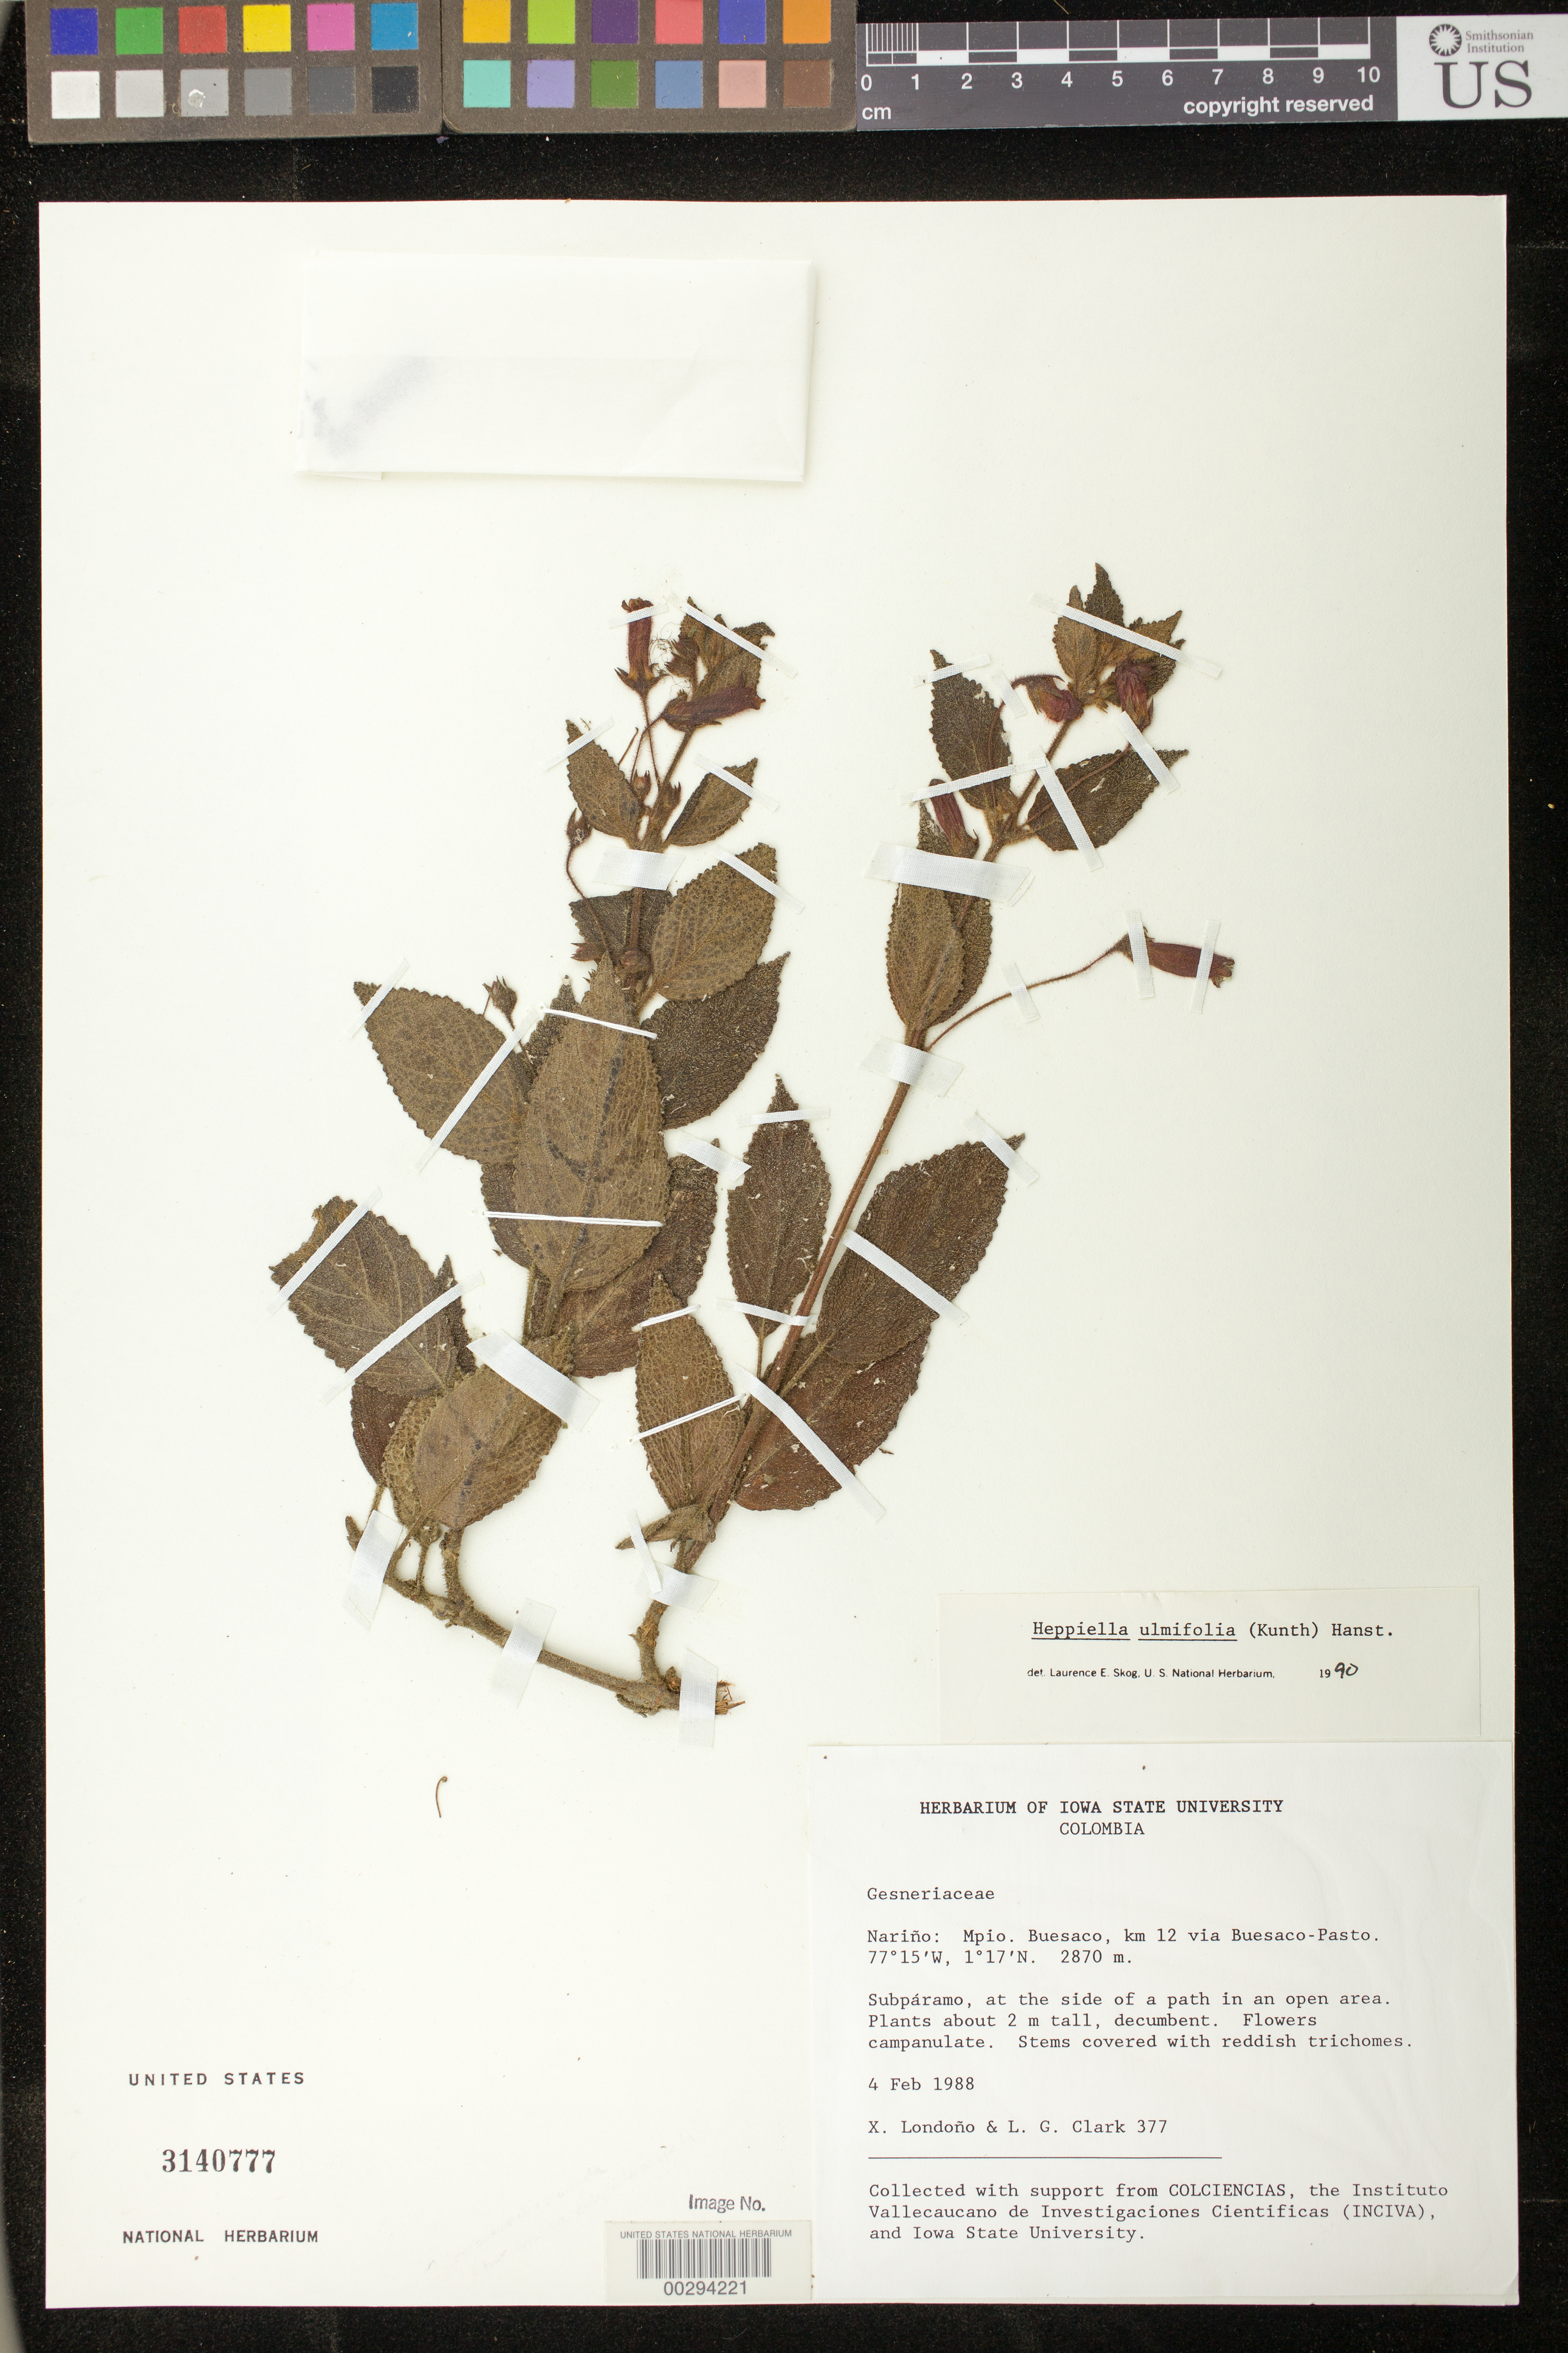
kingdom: Plantae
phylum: Tracheophyta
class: Magnoliopsida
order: Lamiales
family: Gesneriaceae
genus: Heppiella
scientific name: Heppiella ulmifolia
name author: (Kunth) Hanst.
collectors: X. Londoño & L. G. Clark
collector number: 377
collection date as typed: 04 Feb 1988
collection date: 1988-02-04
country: Colombia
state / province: Nariño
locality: Mun. of Buesaco, km 12 via Buesaco-Pasto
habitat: Subparamo, at the side of a path in an open area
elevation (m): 2870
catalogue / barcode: US 3140777